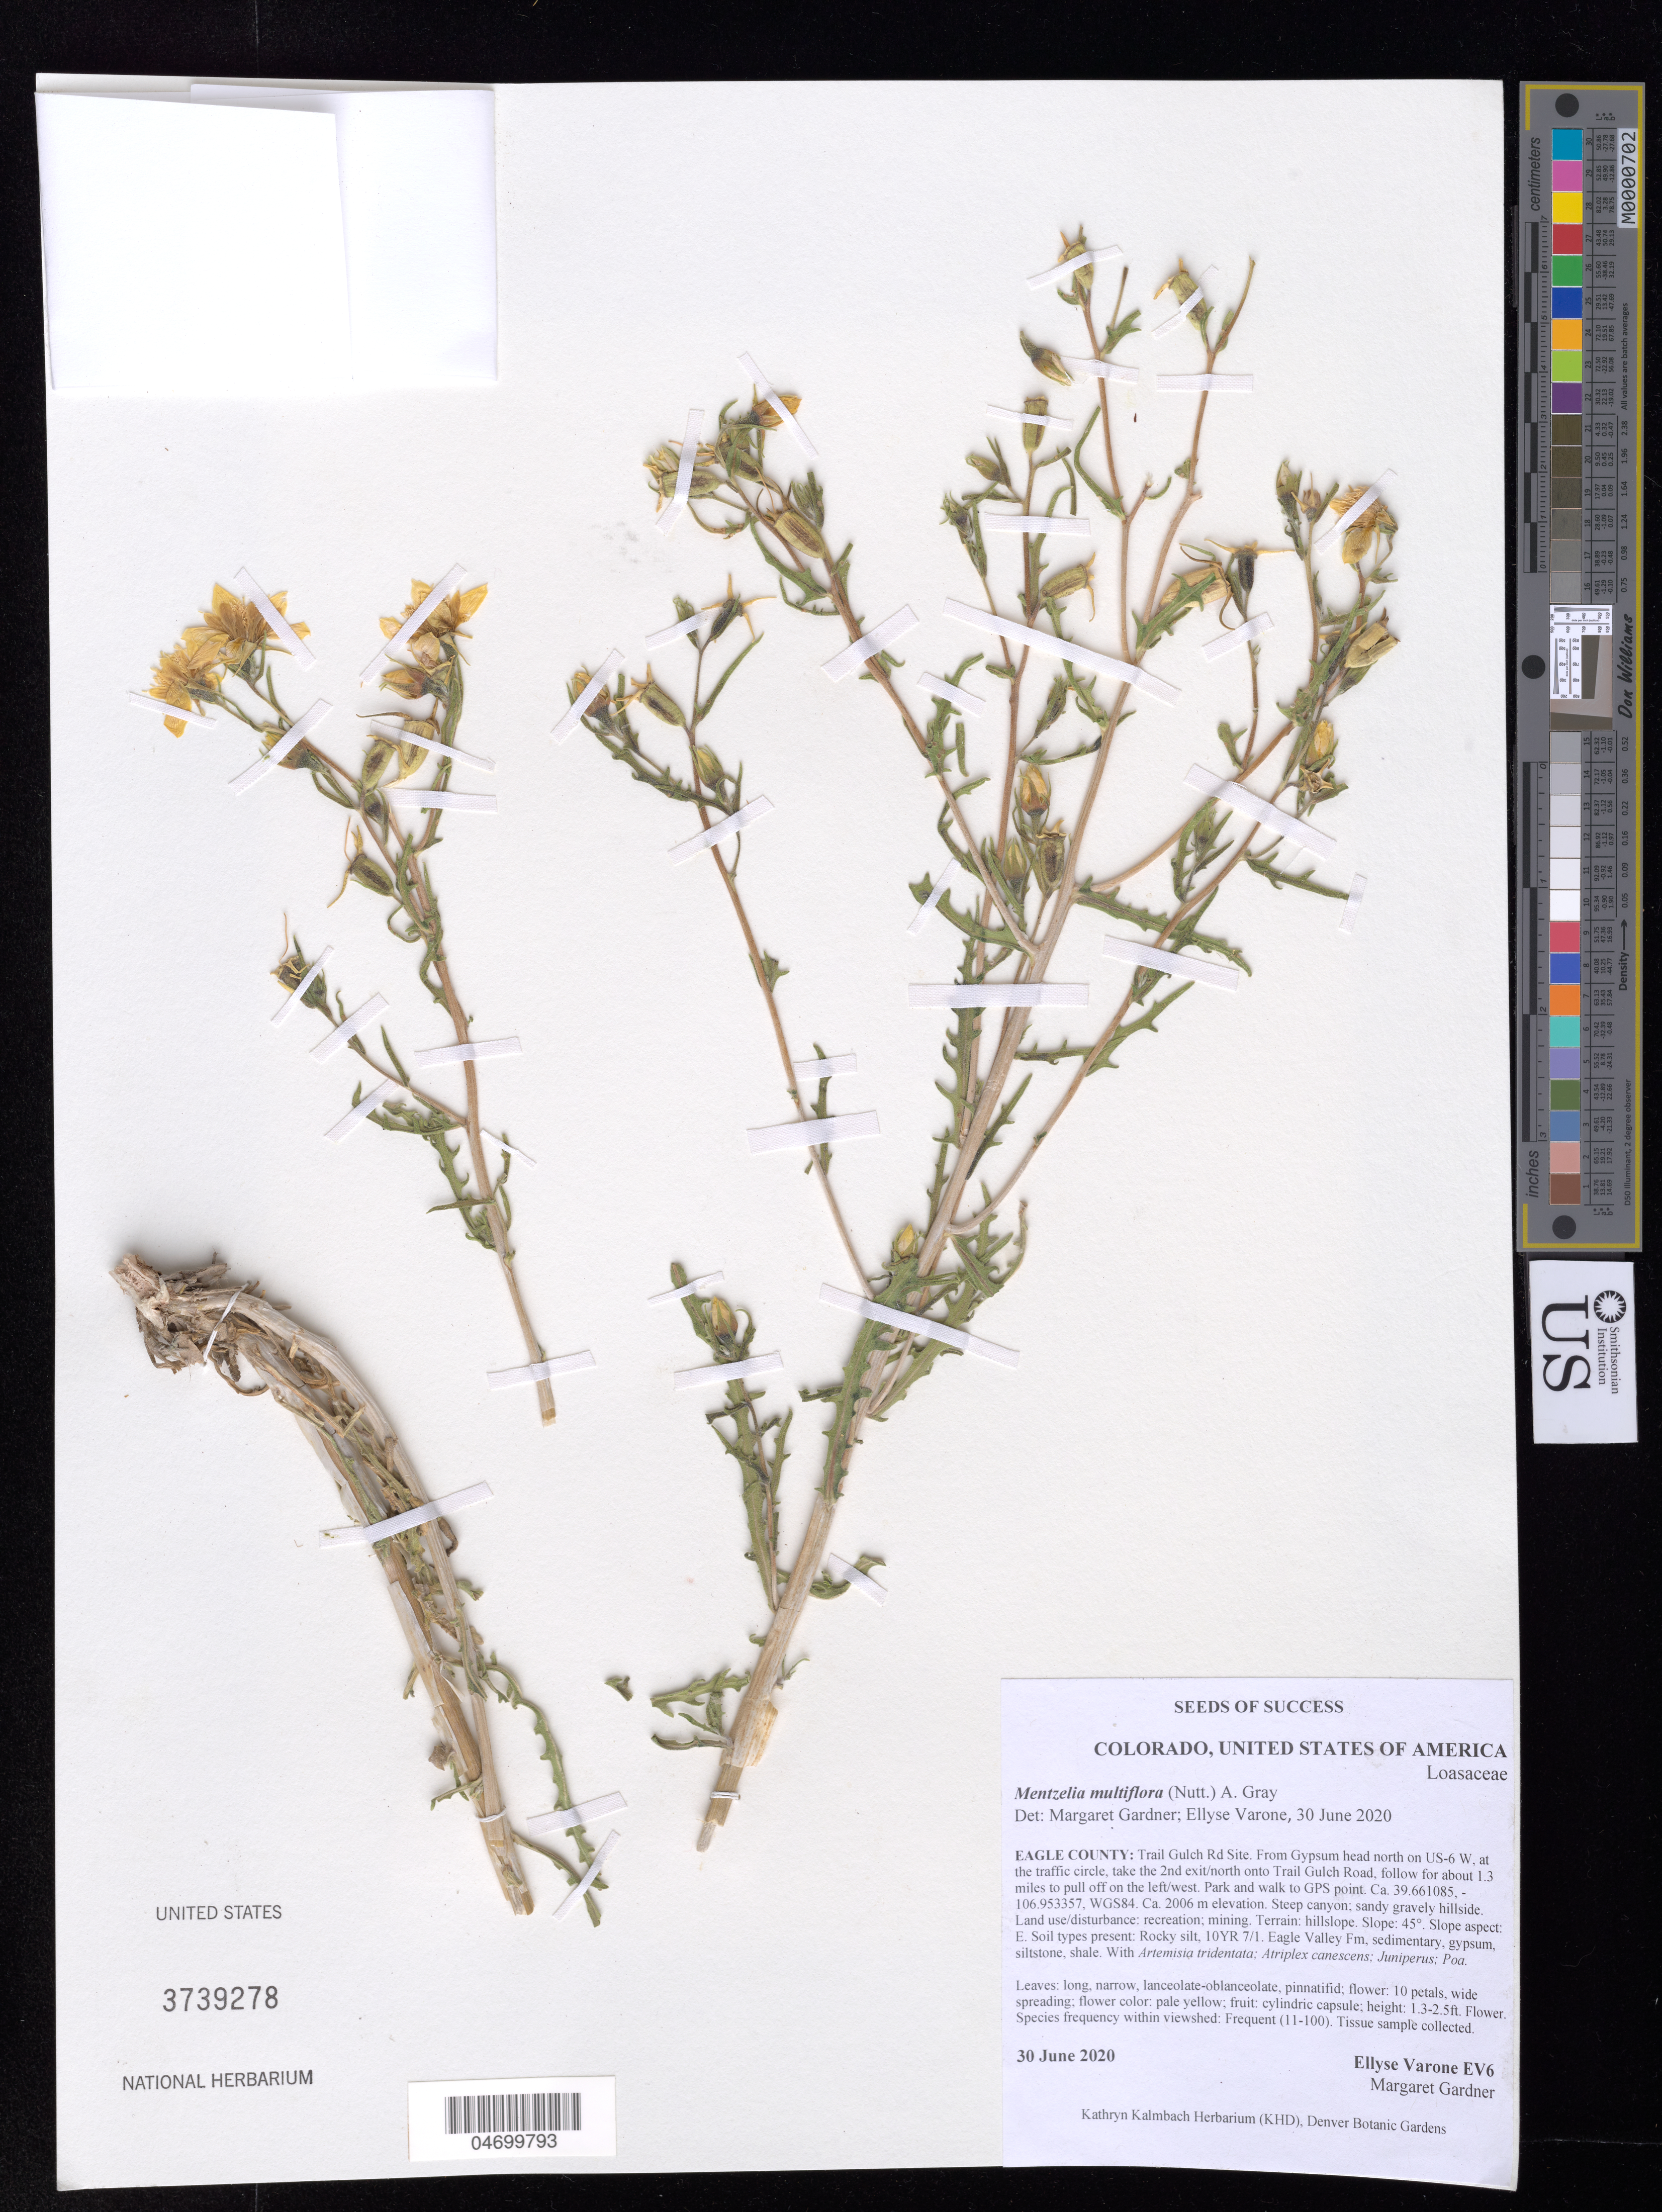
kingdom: Plantae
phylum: Tracheophyta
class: Magnoliopsida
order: Cornales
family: Loasaceae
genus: Mentzelia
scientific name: Mentzelia multiflora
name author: (Nutt.) A. Gray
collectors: E. Varone & M. Gardner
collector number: EV6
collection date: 2020-06-30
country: United States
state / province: Colorado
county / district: Eagle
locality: Trail Gulch Rd. Site.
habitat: Steep canyon, sandy gravely hillside. Rocky silt. With Artemisia tridentata, Artiplex canescens, etc.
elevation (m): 2006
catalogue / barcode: US 3739278